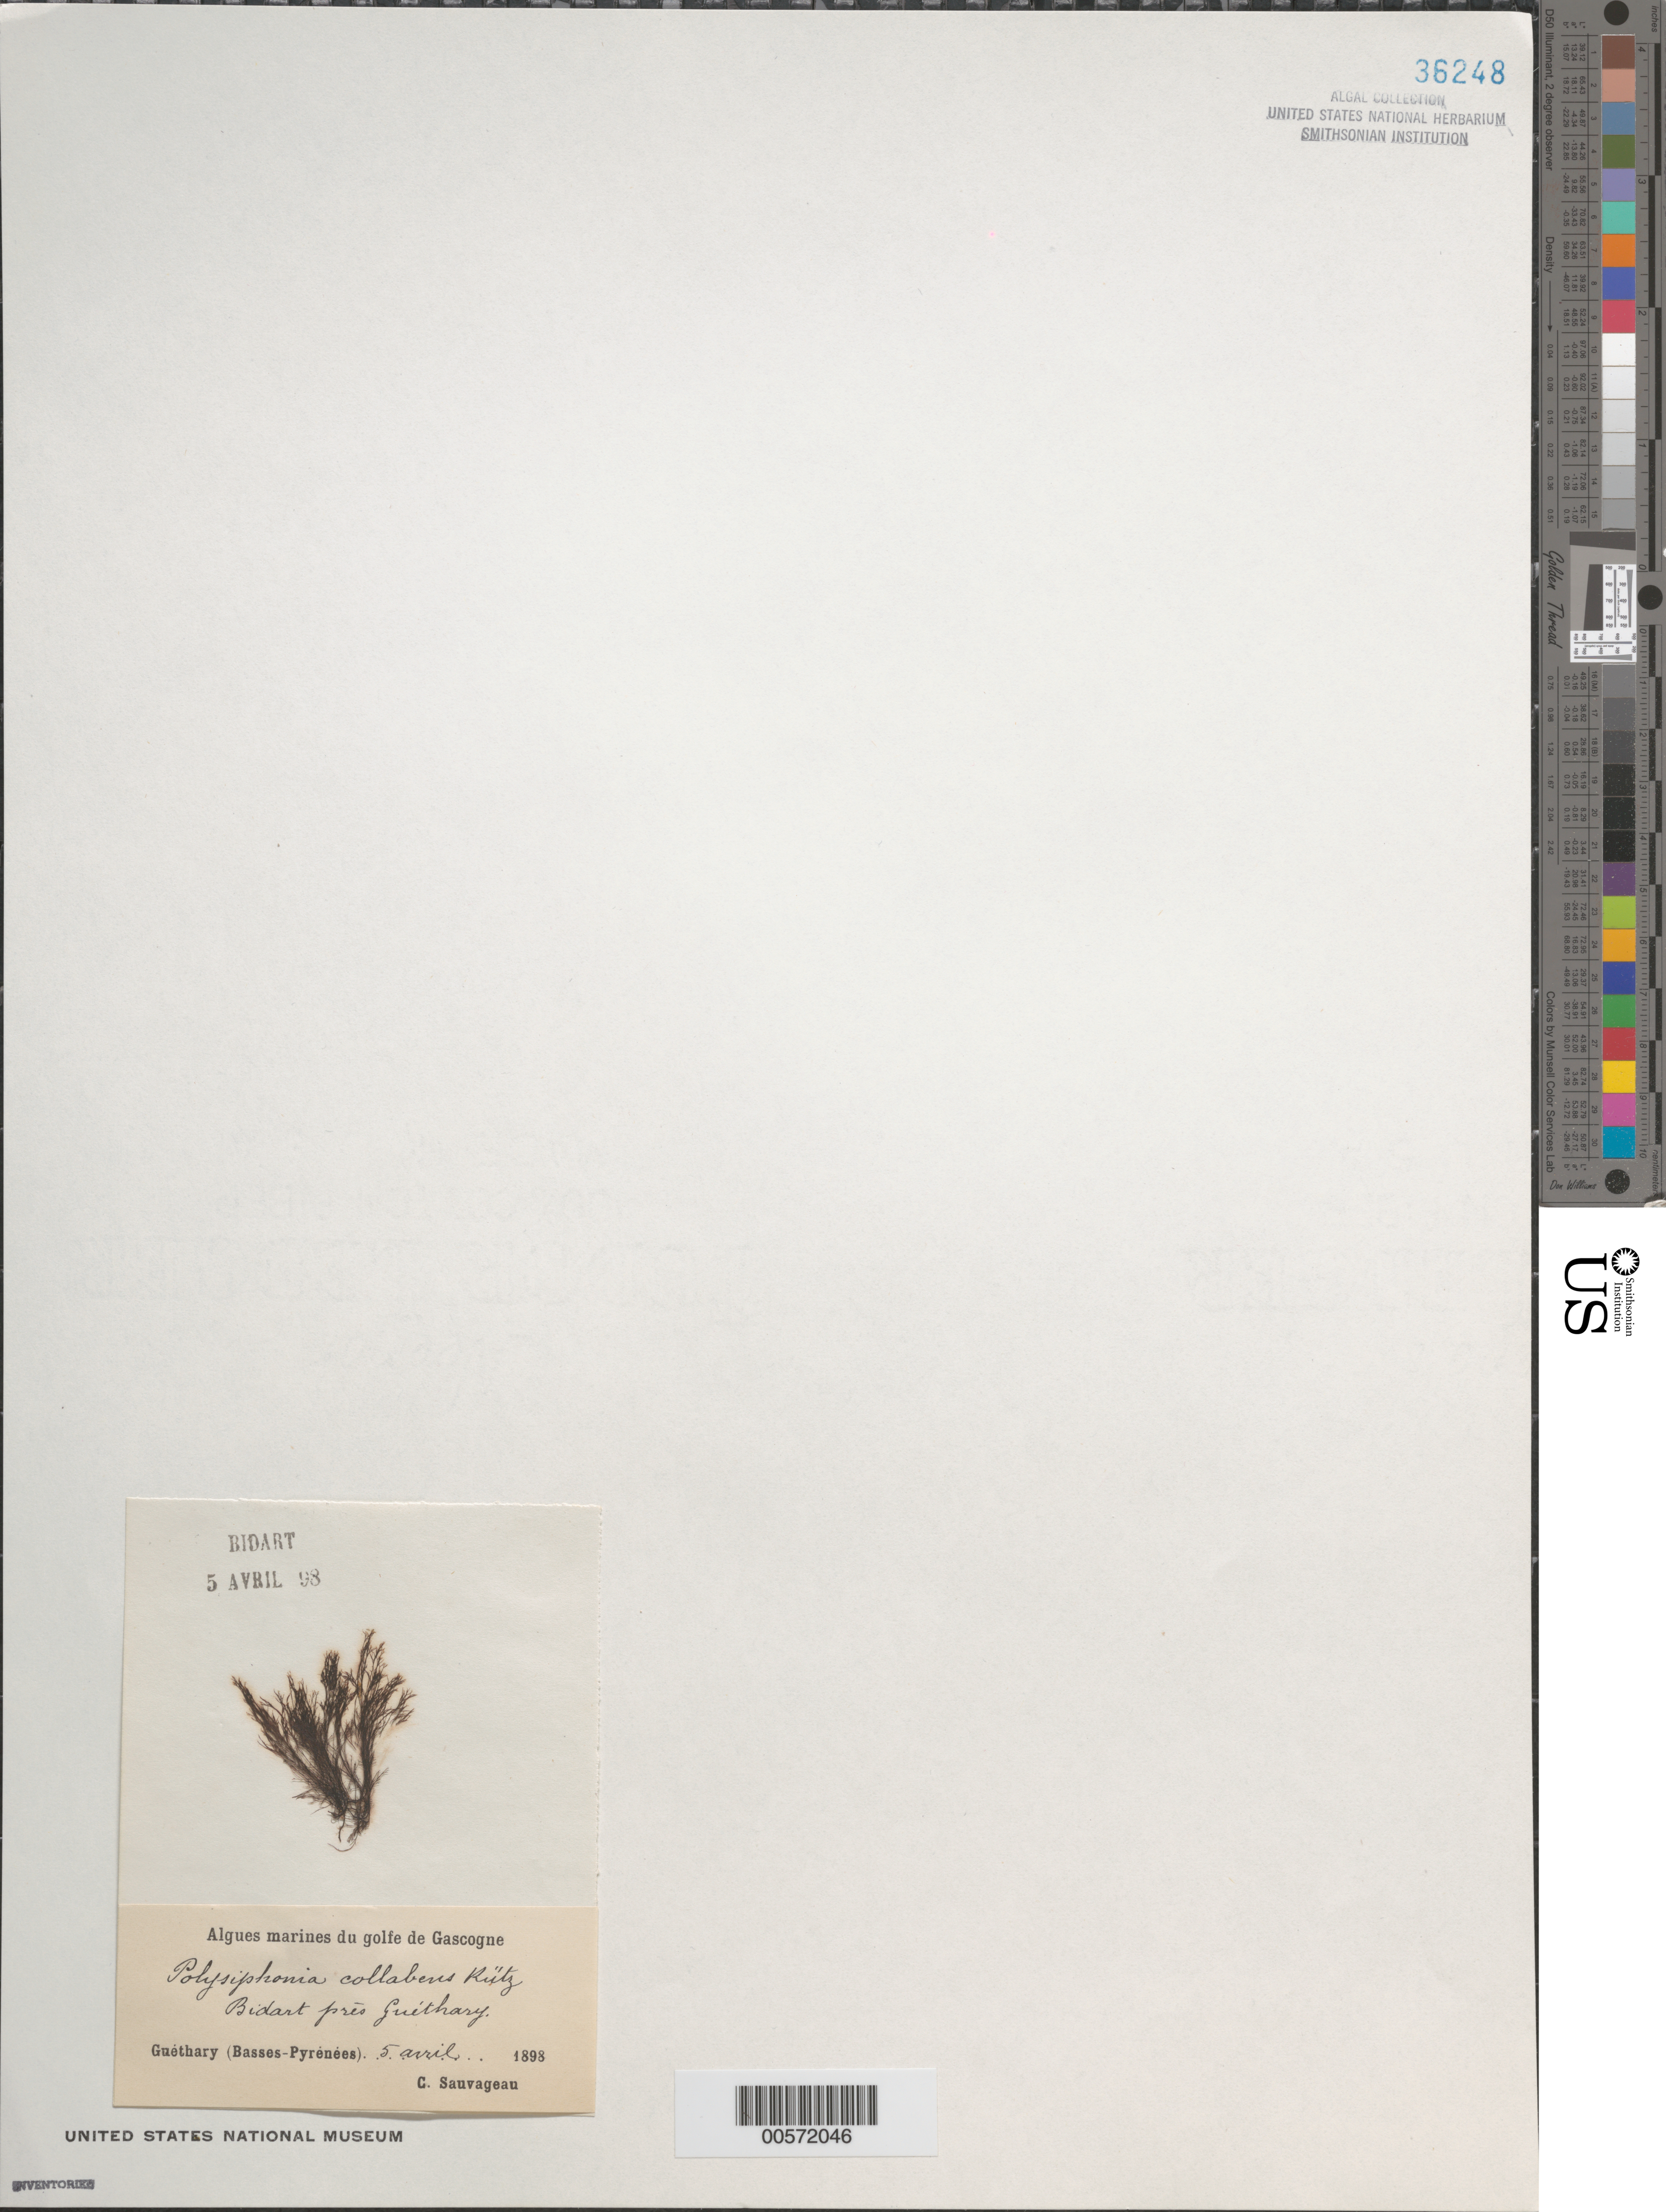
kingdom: Plantae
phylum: Rhodophyta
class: Florideophyceae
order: Ceramiales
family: Rhodomelaceae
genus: Melanothamnus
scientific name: Melanothamnus collabens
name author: (C. Agardh) Diaz-Tapia & Maggs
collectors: C. F. Sauvageau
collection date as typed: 05 Apr 1898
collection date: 1898-04-05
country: France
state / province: Nouvelle-Aquitaine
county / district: Pyrénées-Atlantiques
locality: Bidart, near Guethary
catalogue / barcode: US 36248